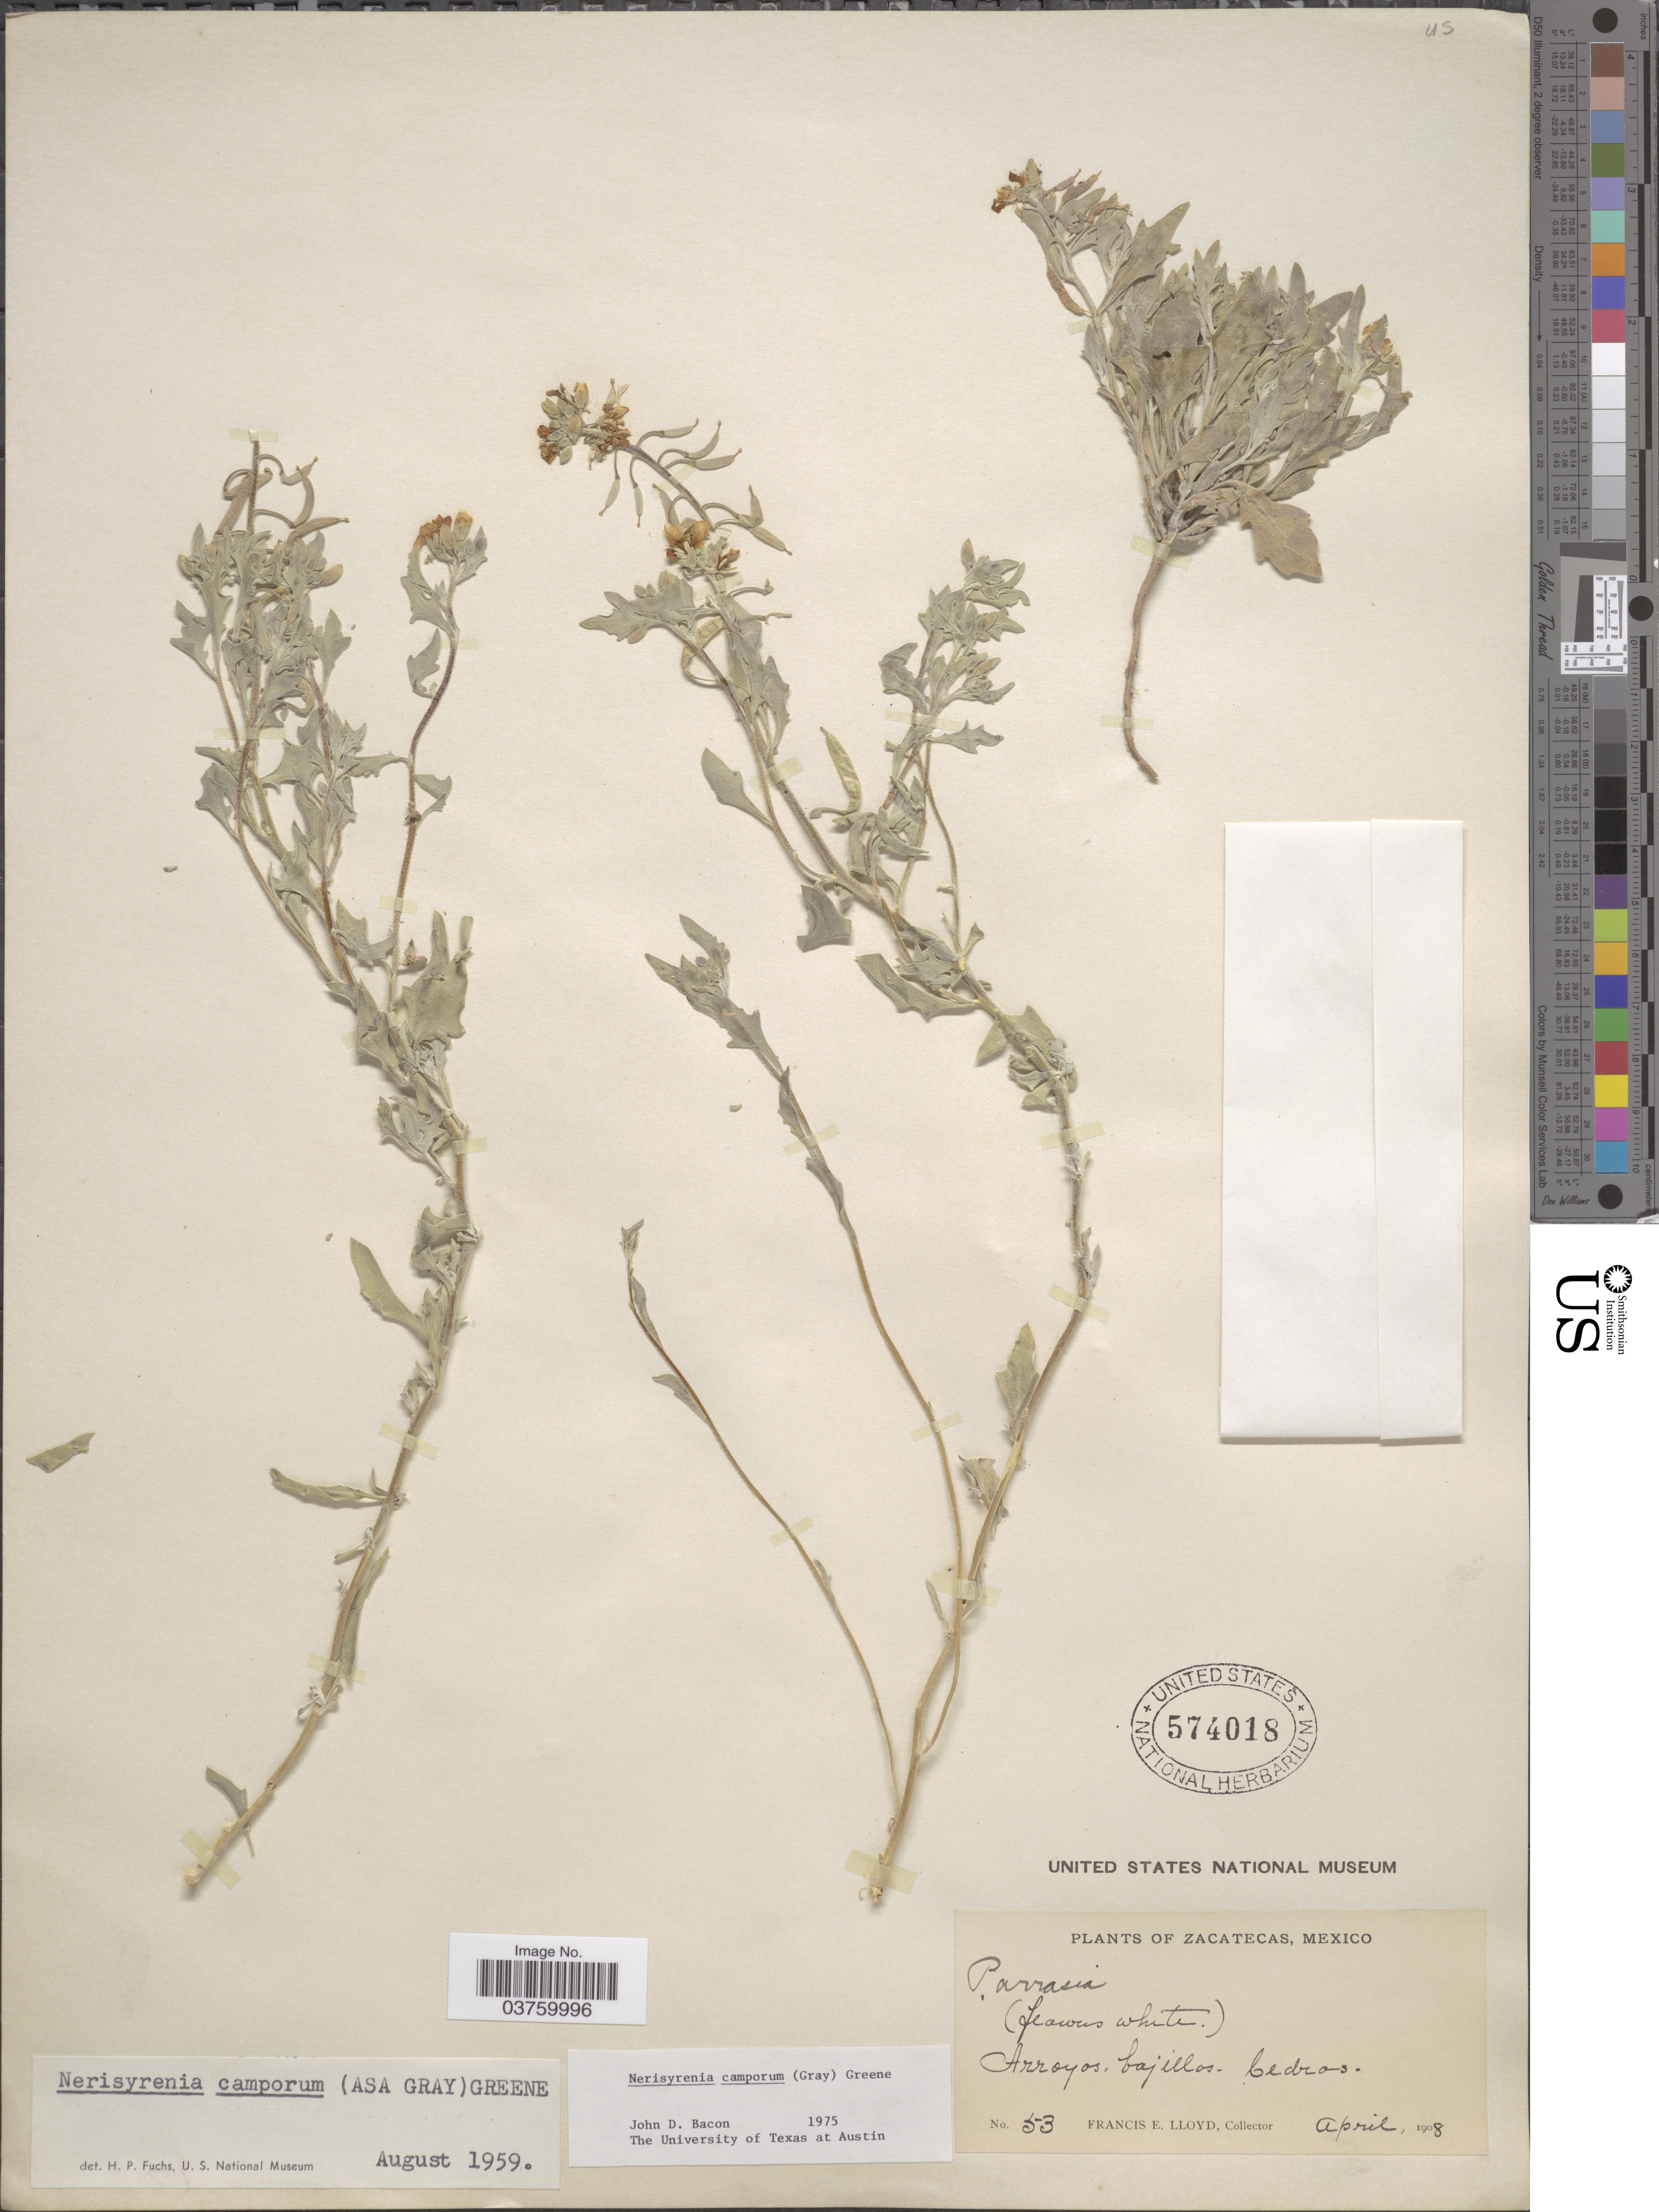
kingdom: Plantae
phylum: Tracheophyta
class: Magnoliopsida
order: Brassicales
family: Brassicaceae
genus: Nerisyrenia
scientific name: Nerisyrenia camporum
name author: (A. Gray) Greene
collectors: Lloyd, C. E.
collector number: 53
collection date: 1908-04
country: Mexico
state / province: Zacatecas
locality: Arroyos, bajillos- Cedros.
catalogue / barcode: US 574018